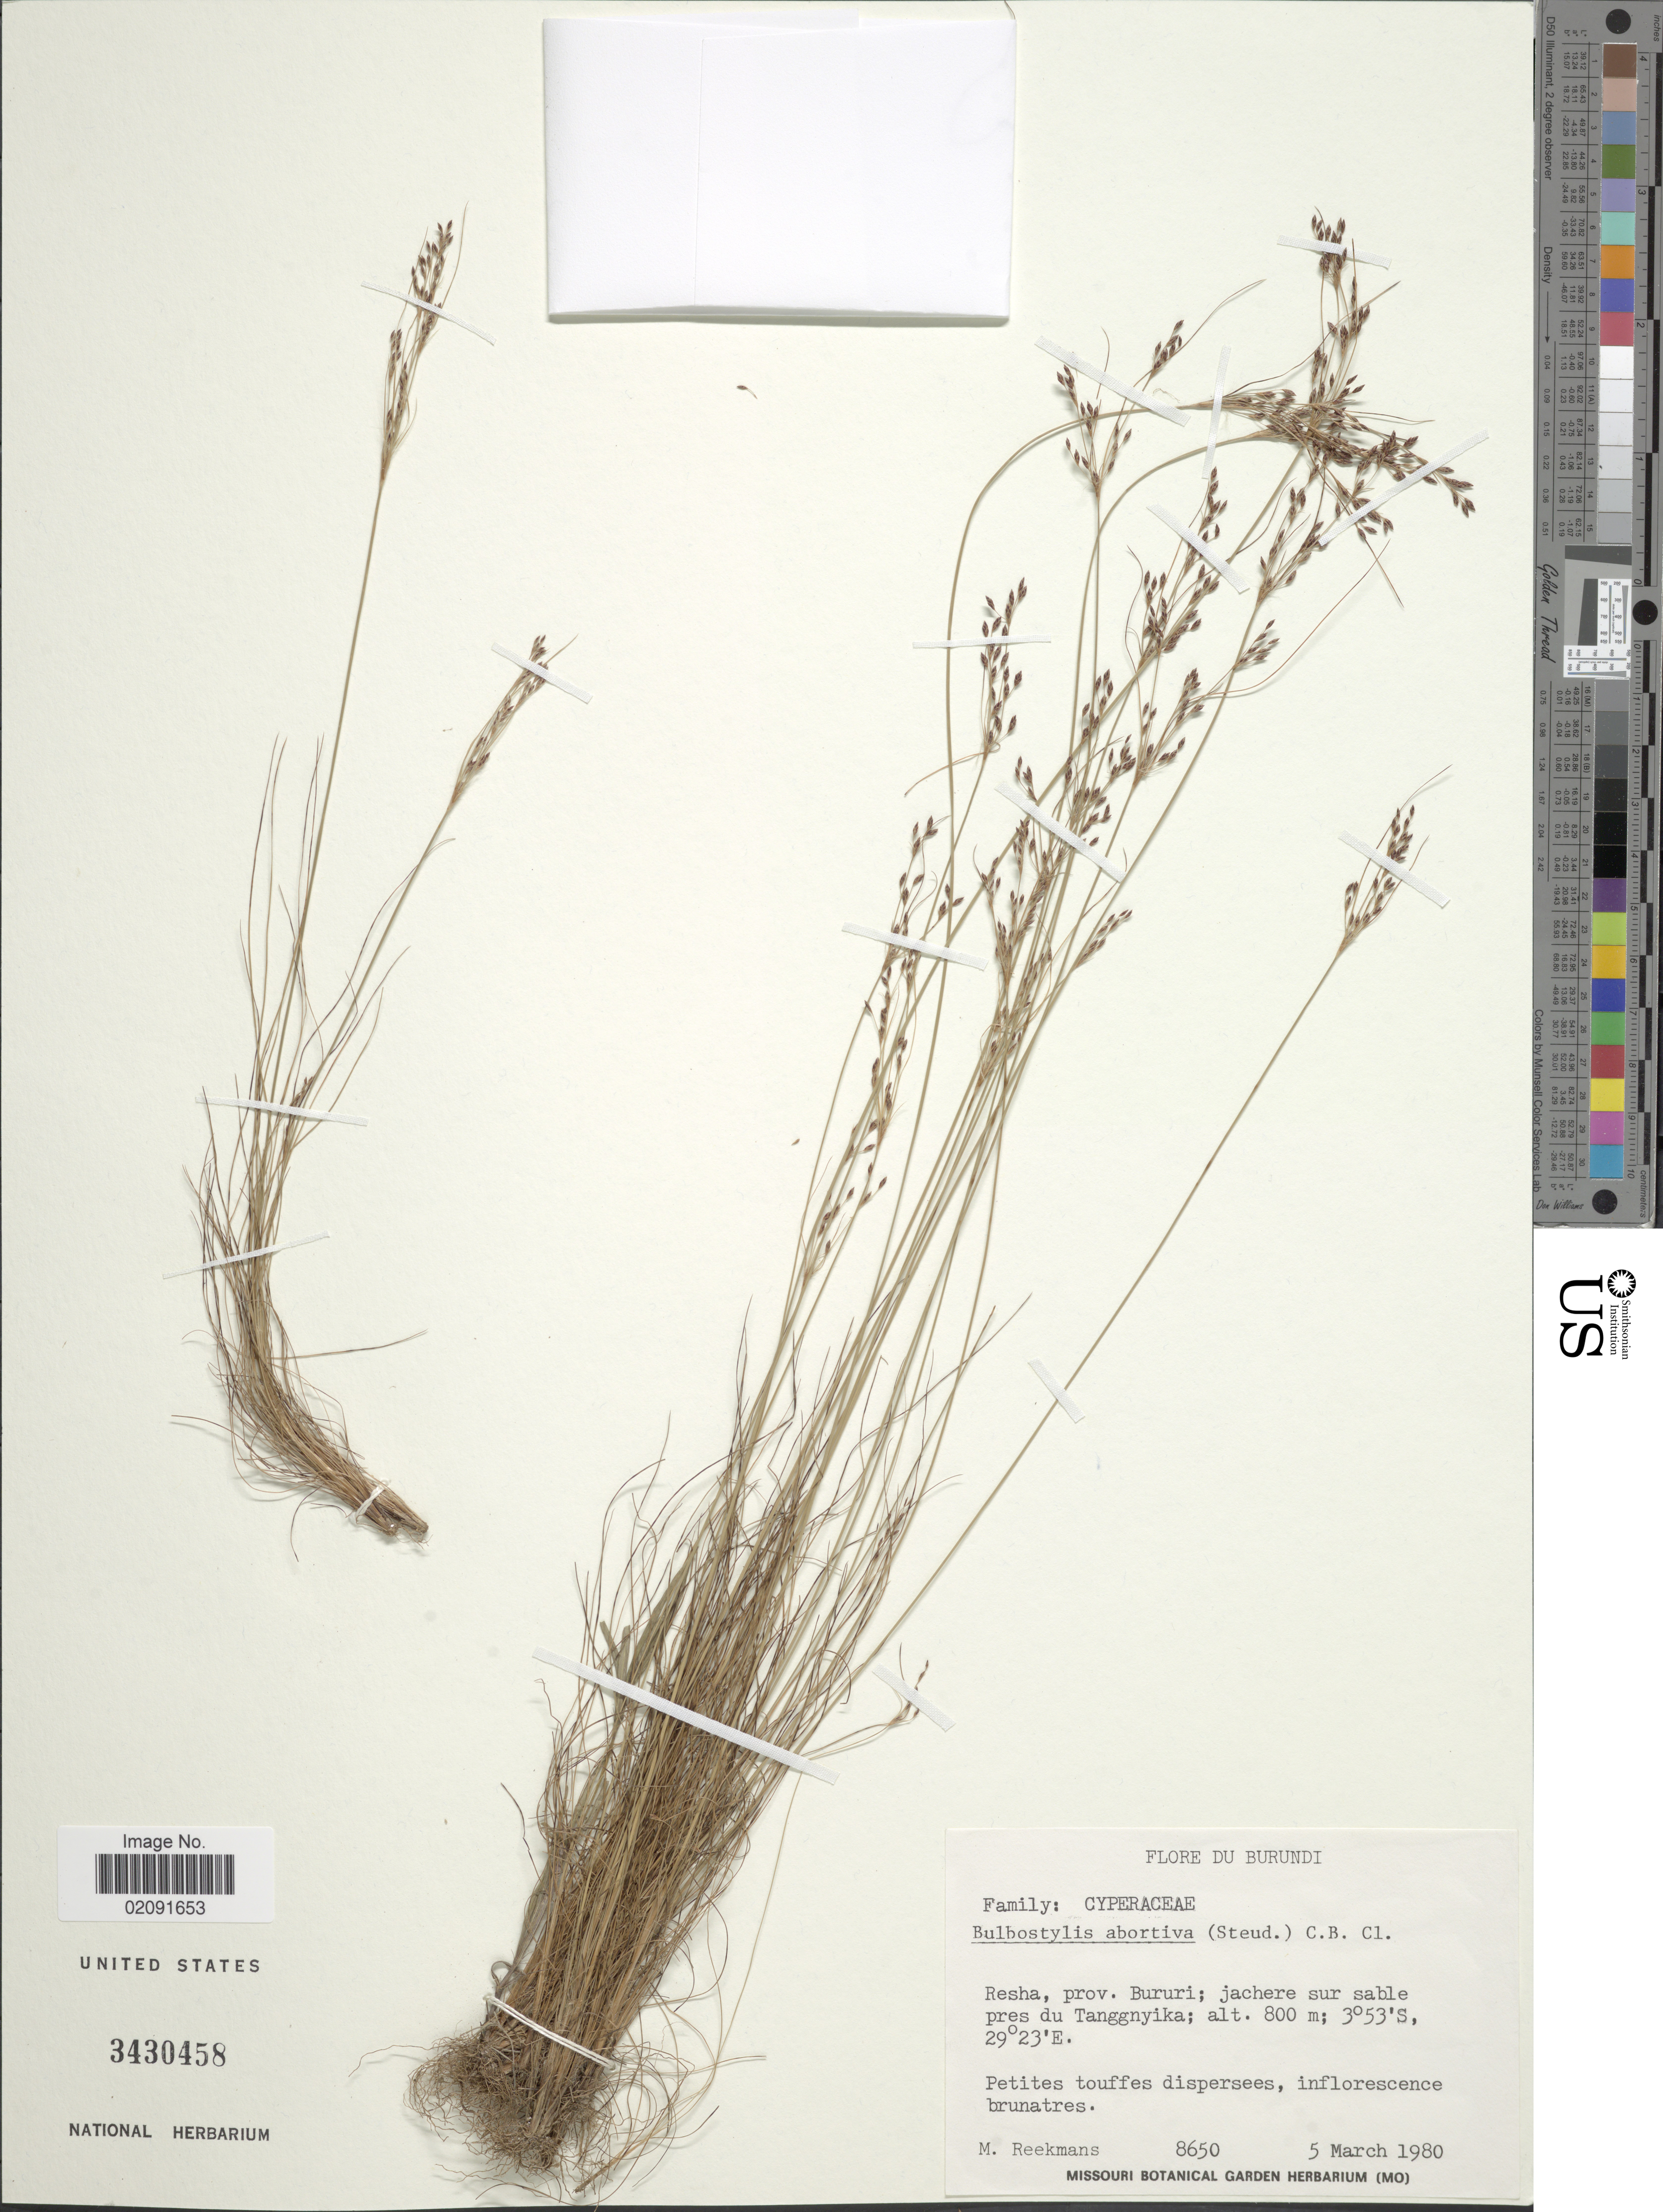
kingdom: Plantae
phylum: Tracheophyta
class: Liliopsida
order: Poales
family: Cyperaceae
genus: Bulbostylis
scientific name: Bulbostylis abortiva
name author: (Steud.) C.B. Clarke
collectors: M. Reekmans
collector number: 8650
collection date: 1980-03-05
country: Burundi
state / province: Bururi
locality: Resha. pres du Tanggnyika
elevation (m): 800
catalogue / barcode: US 3430458